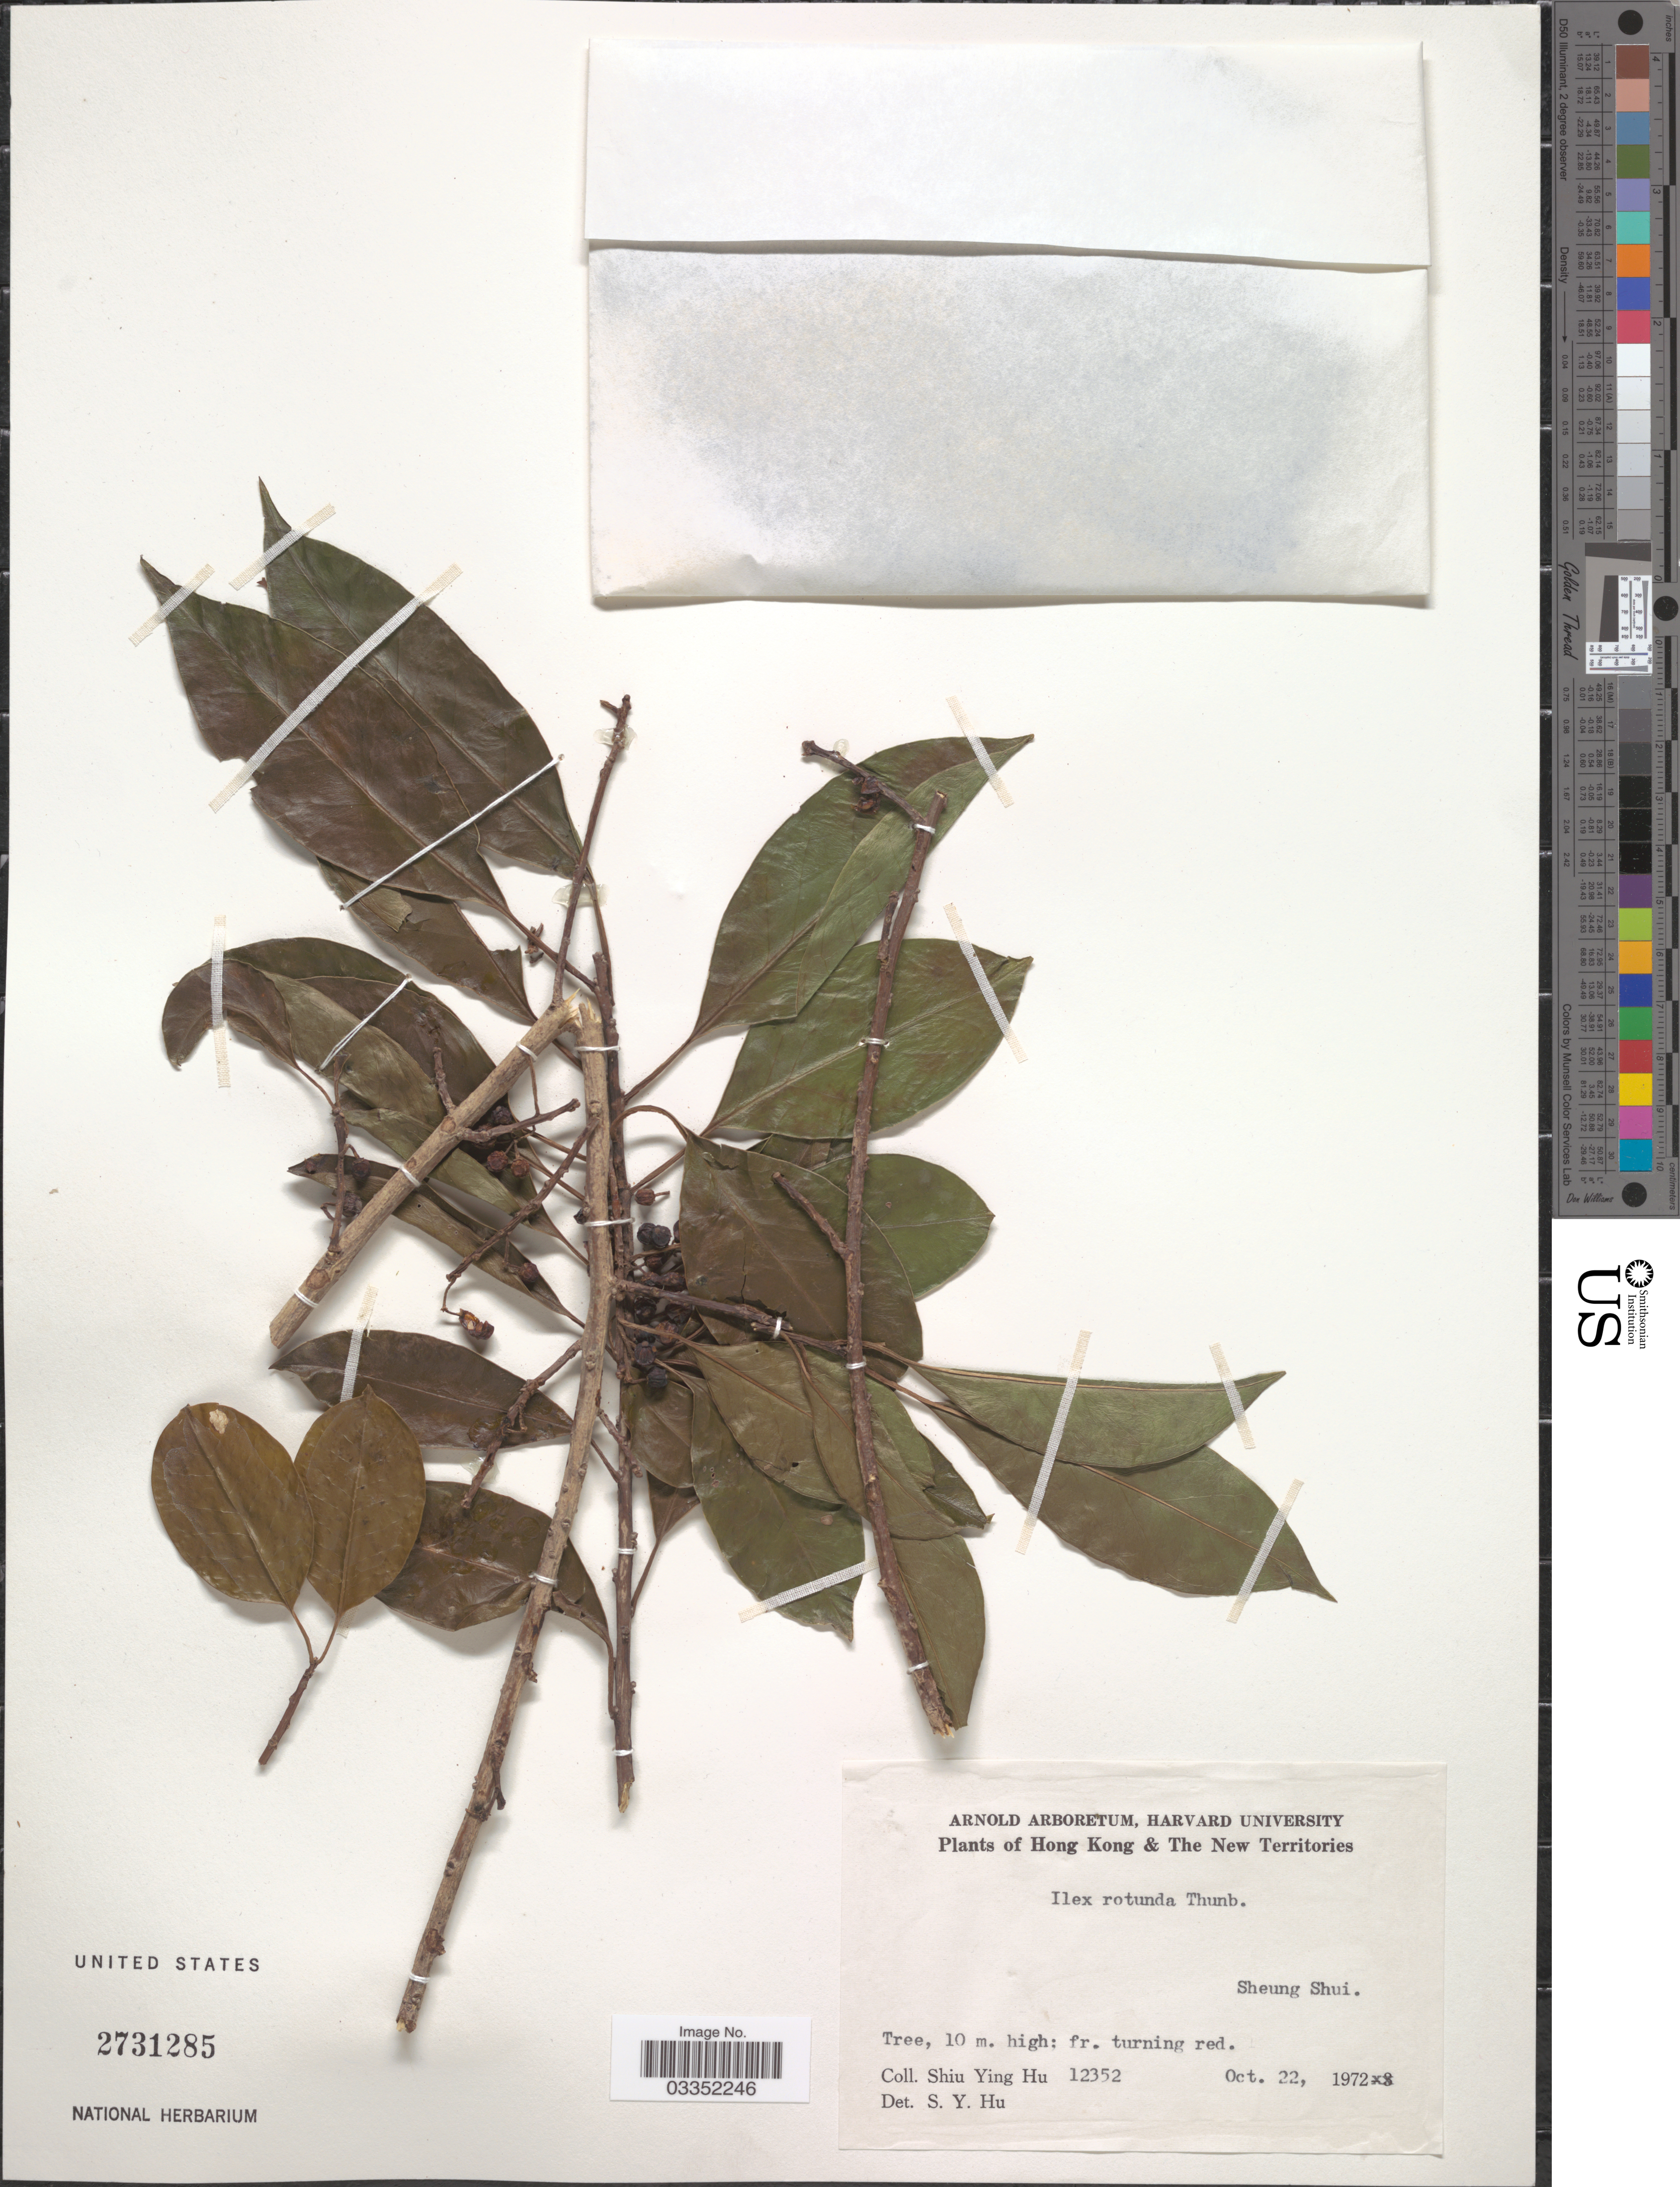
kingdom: Plantae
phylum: Tracheophyta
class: Magnoliopsida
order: Aquifoliales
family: Aquifoliaceae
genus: Ilex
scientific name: Ilex rotunda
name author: Thunb.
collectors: S. Y. Hu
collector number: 12352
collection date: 1972-10-22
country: China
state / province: Hong Kong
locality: Hong Kong & The New Territories, Sheung Shui.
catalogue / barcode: US 2731285